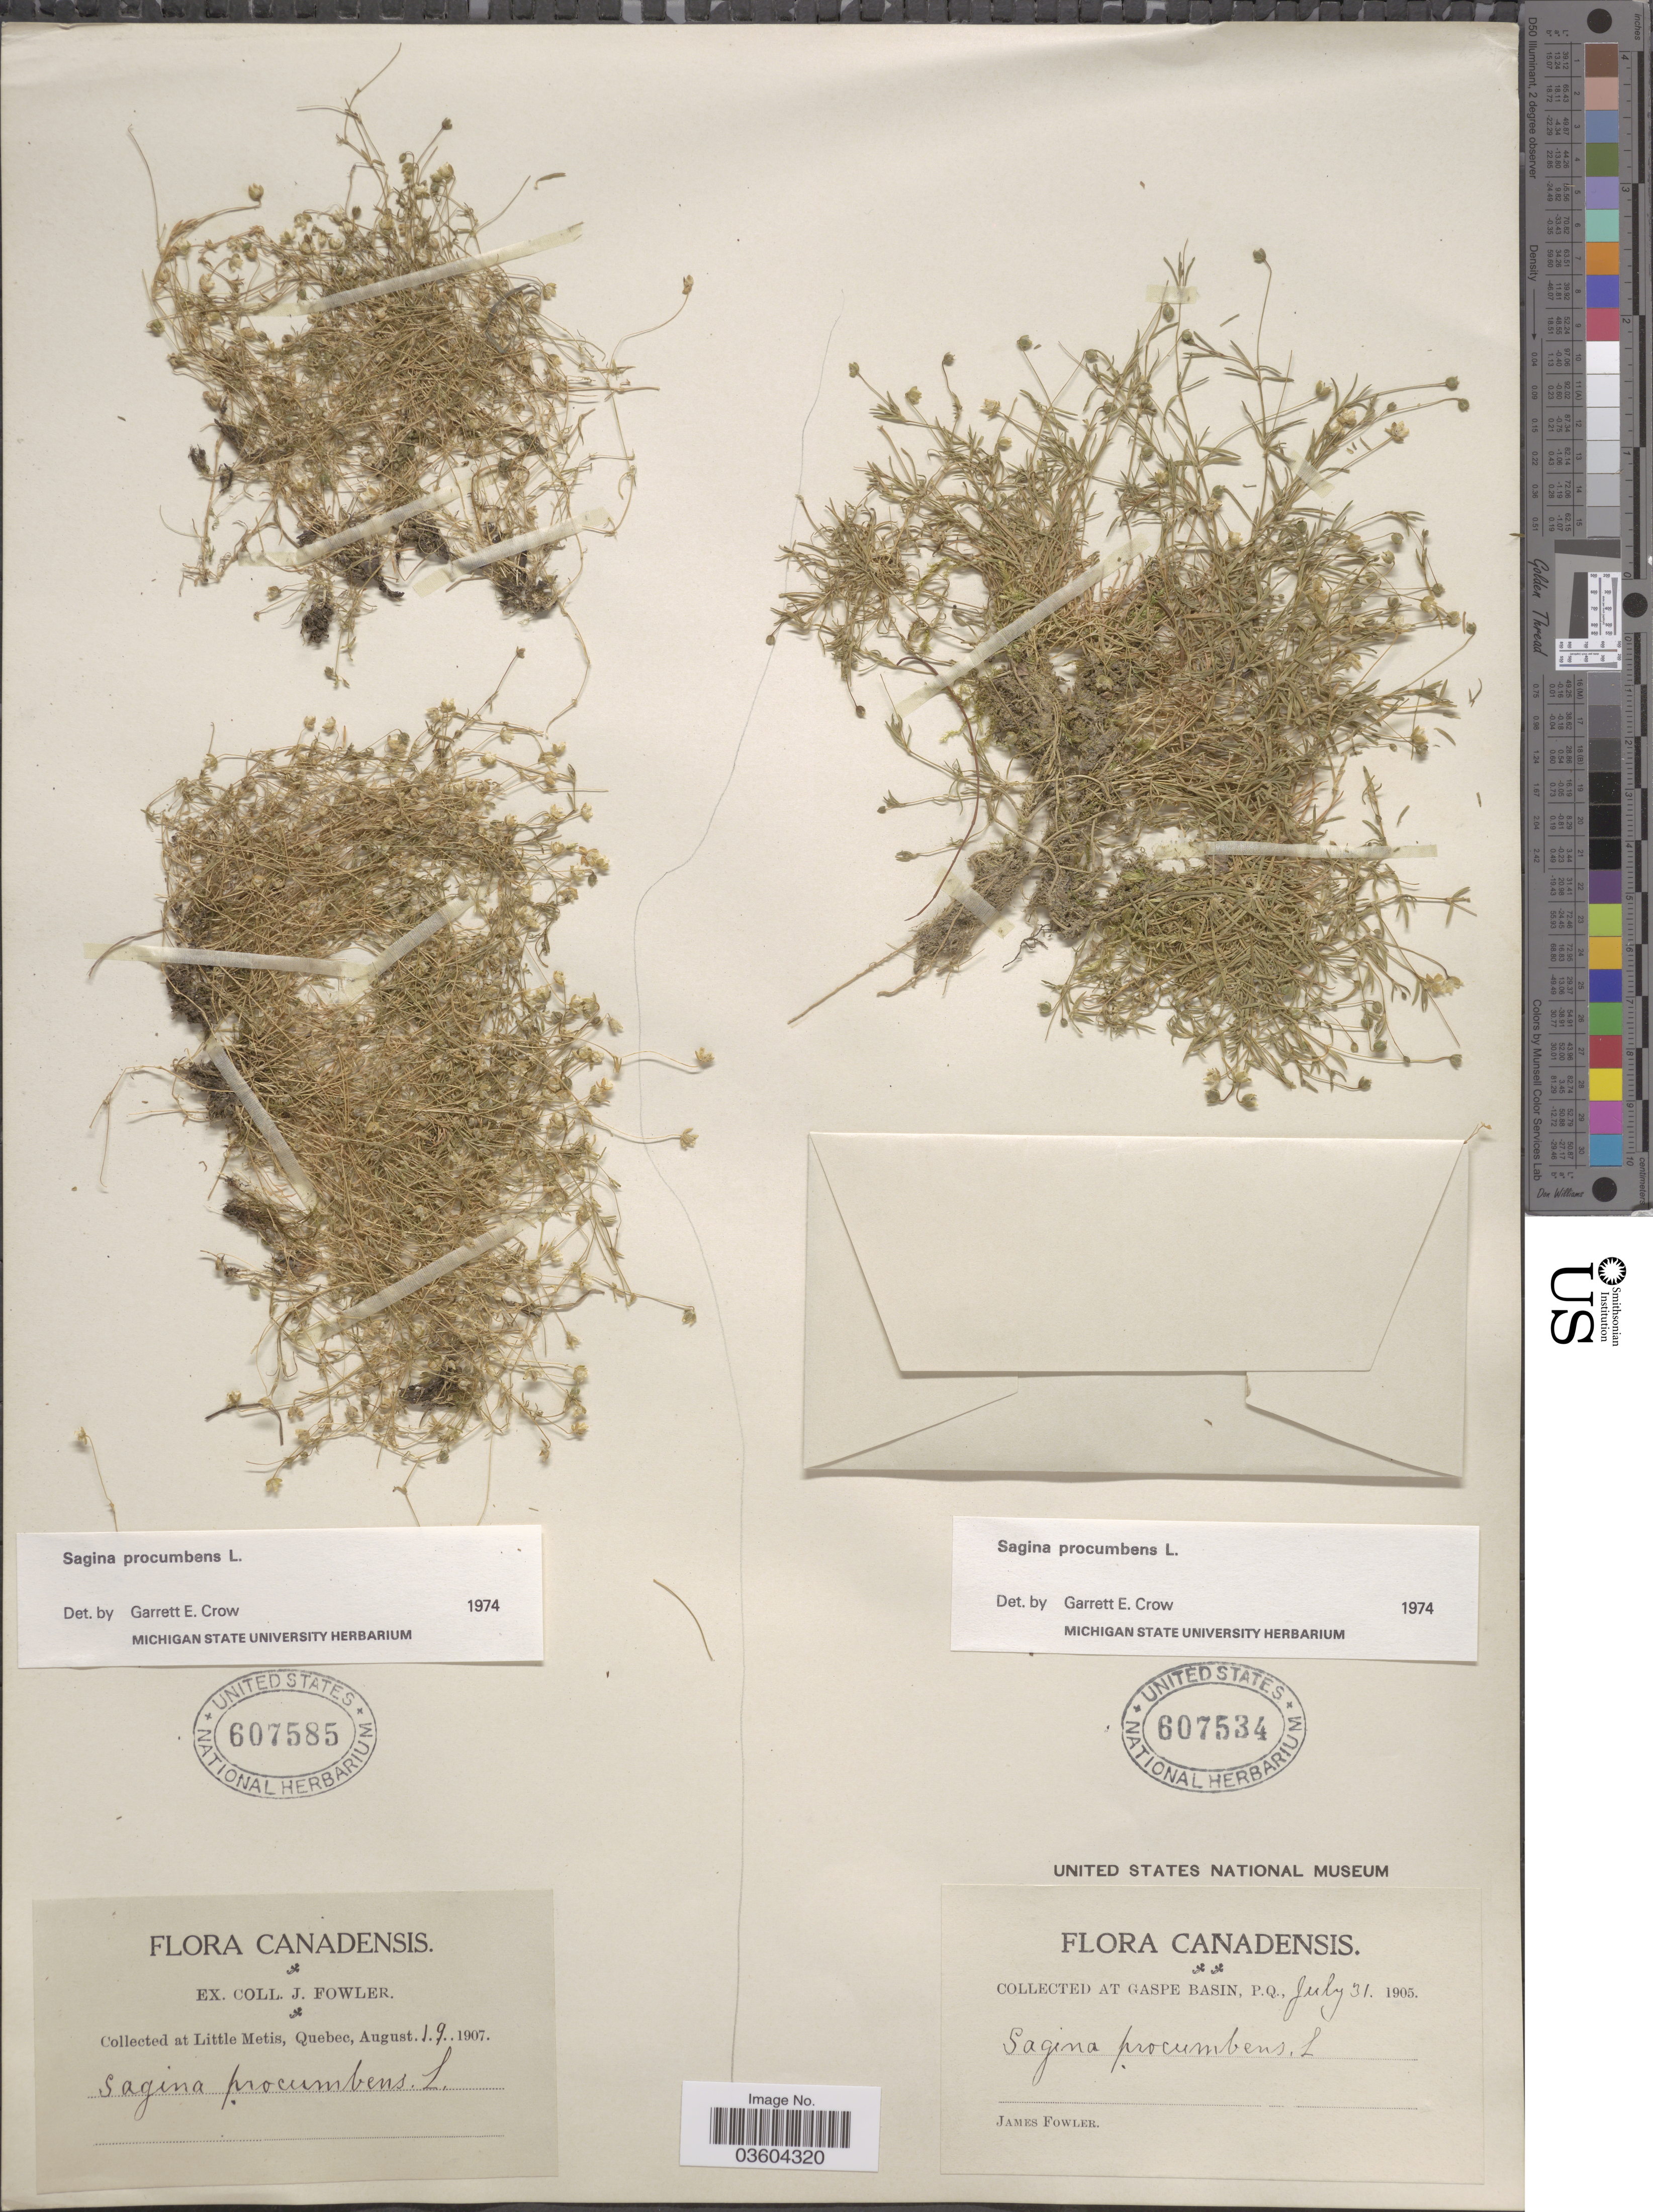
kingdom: Plantae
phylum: Tracheophyta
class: Magnoliopsida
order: Caryophyllales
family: Caryophyllaceae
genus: Sagina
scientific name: Sagina procumbens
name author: L.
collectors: J. P. Fowler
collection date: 1905-07-31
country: Canada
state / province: Quebec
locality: At Gaspe Basin, P.Q.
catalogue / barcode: US 607534-2